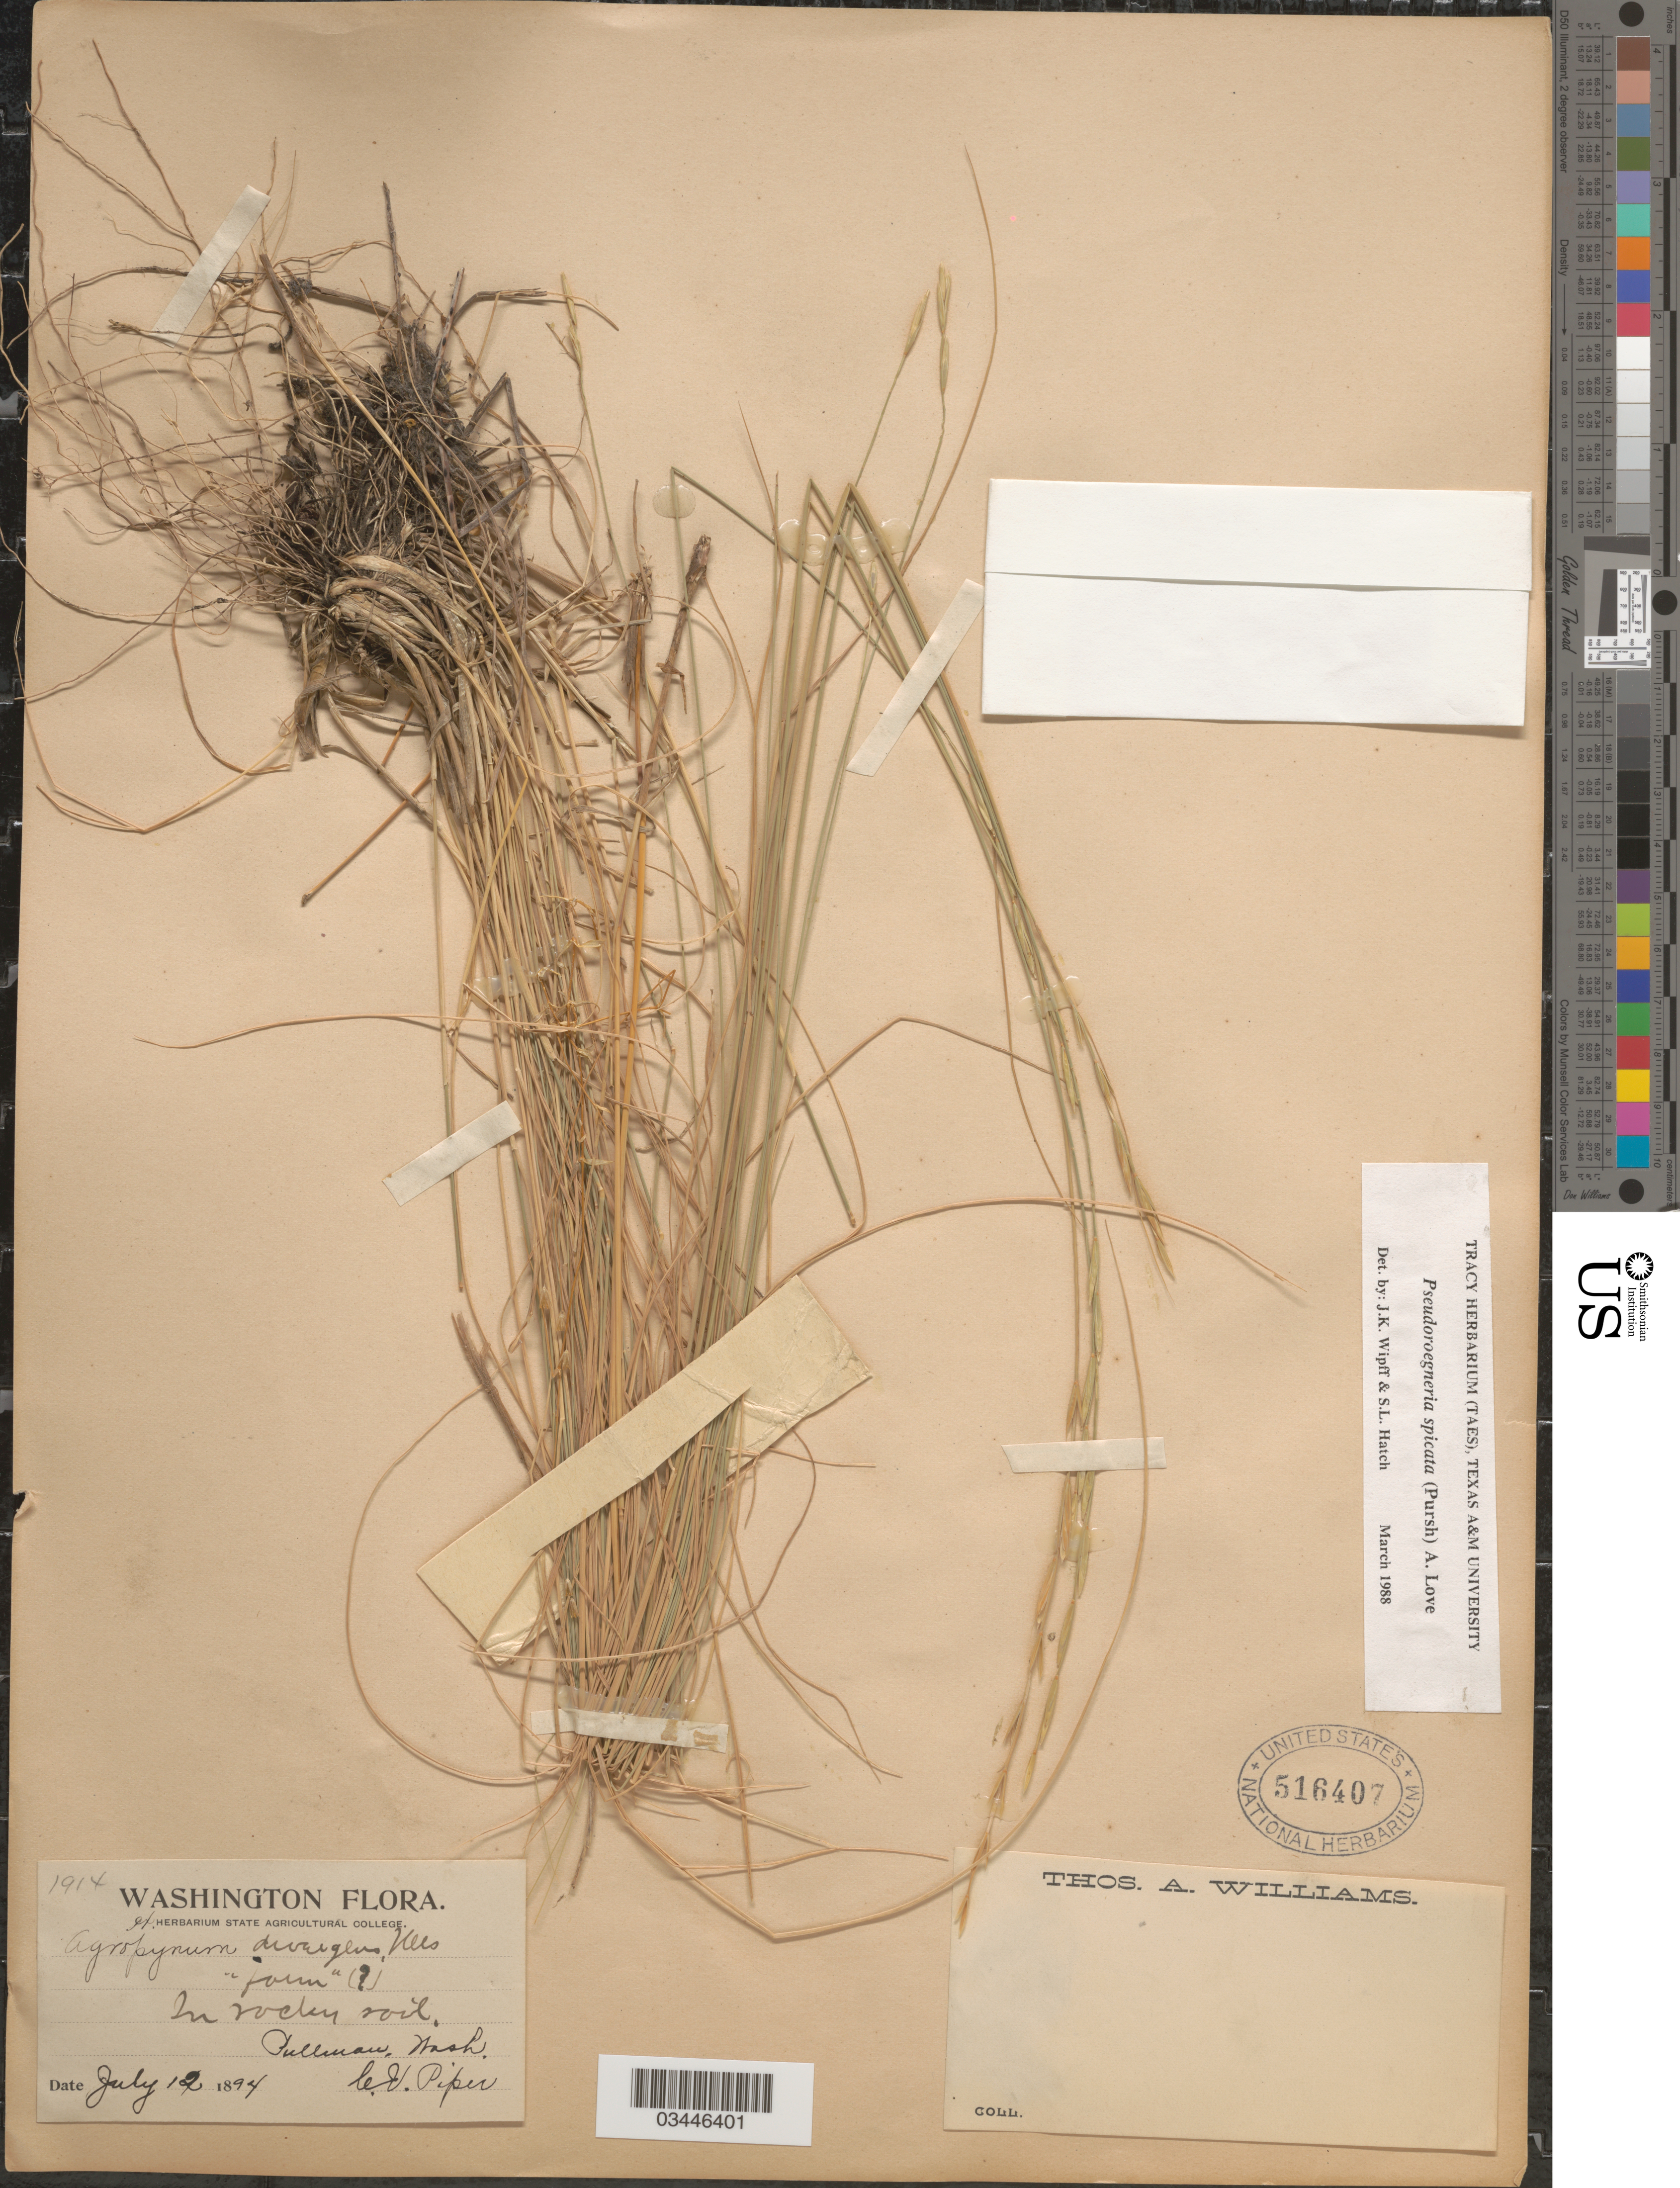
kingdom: Plantae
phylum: Tracheophyta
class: Liliopsida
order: Poales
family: Poaceae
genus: Pseudoroegneria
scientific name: Pseudoroegneria spicata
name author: (Pursh) Á. Löve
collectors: C. V. Piper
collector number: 1914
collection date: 1894-07-12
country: United States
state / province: Washington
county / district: Whitman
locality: In rocky soil. Pullman.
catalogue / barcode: US 516407